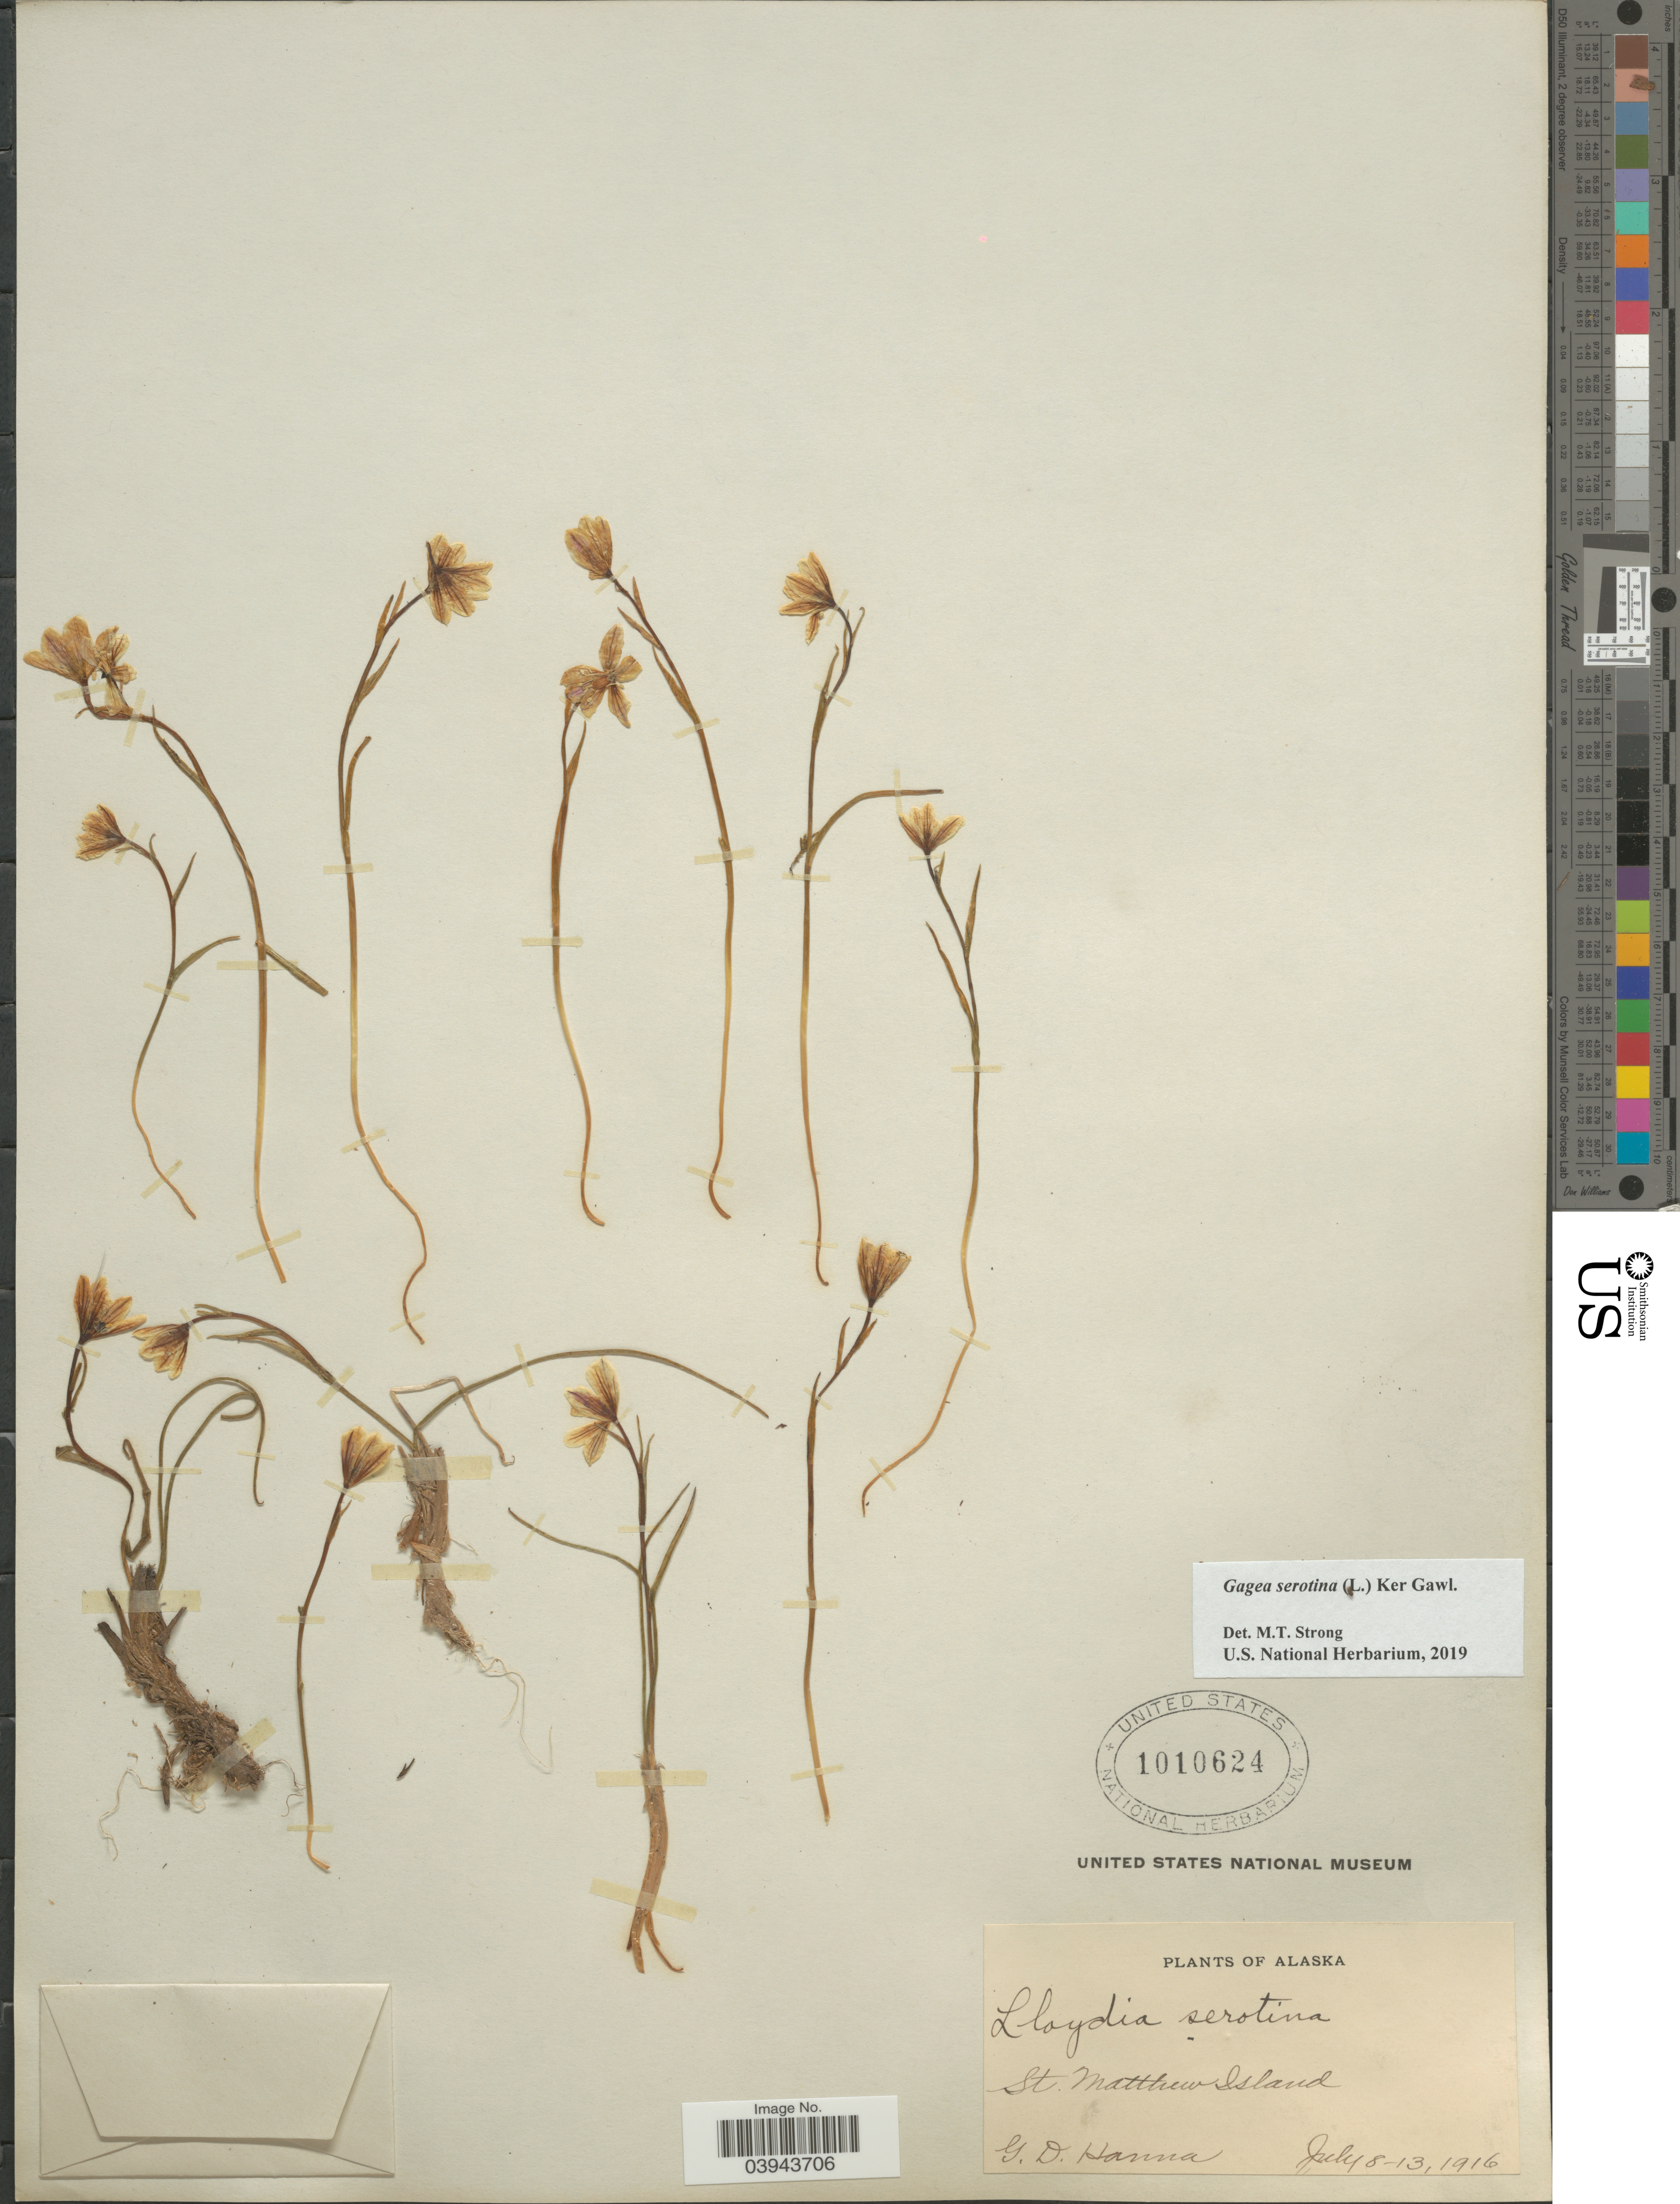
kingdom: Plantae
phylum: Tracheophyta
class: Liliopsida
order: Liliales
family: Liliaceae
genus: Lloydia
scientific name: Lloydia serotina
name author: (L.) Salisb. ex Rchb.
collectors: G. D. Hanna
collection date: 1916-07-08/1916-07-13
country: United States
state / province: Alaska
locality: St. Matthew Island.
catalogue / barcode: US 1010624